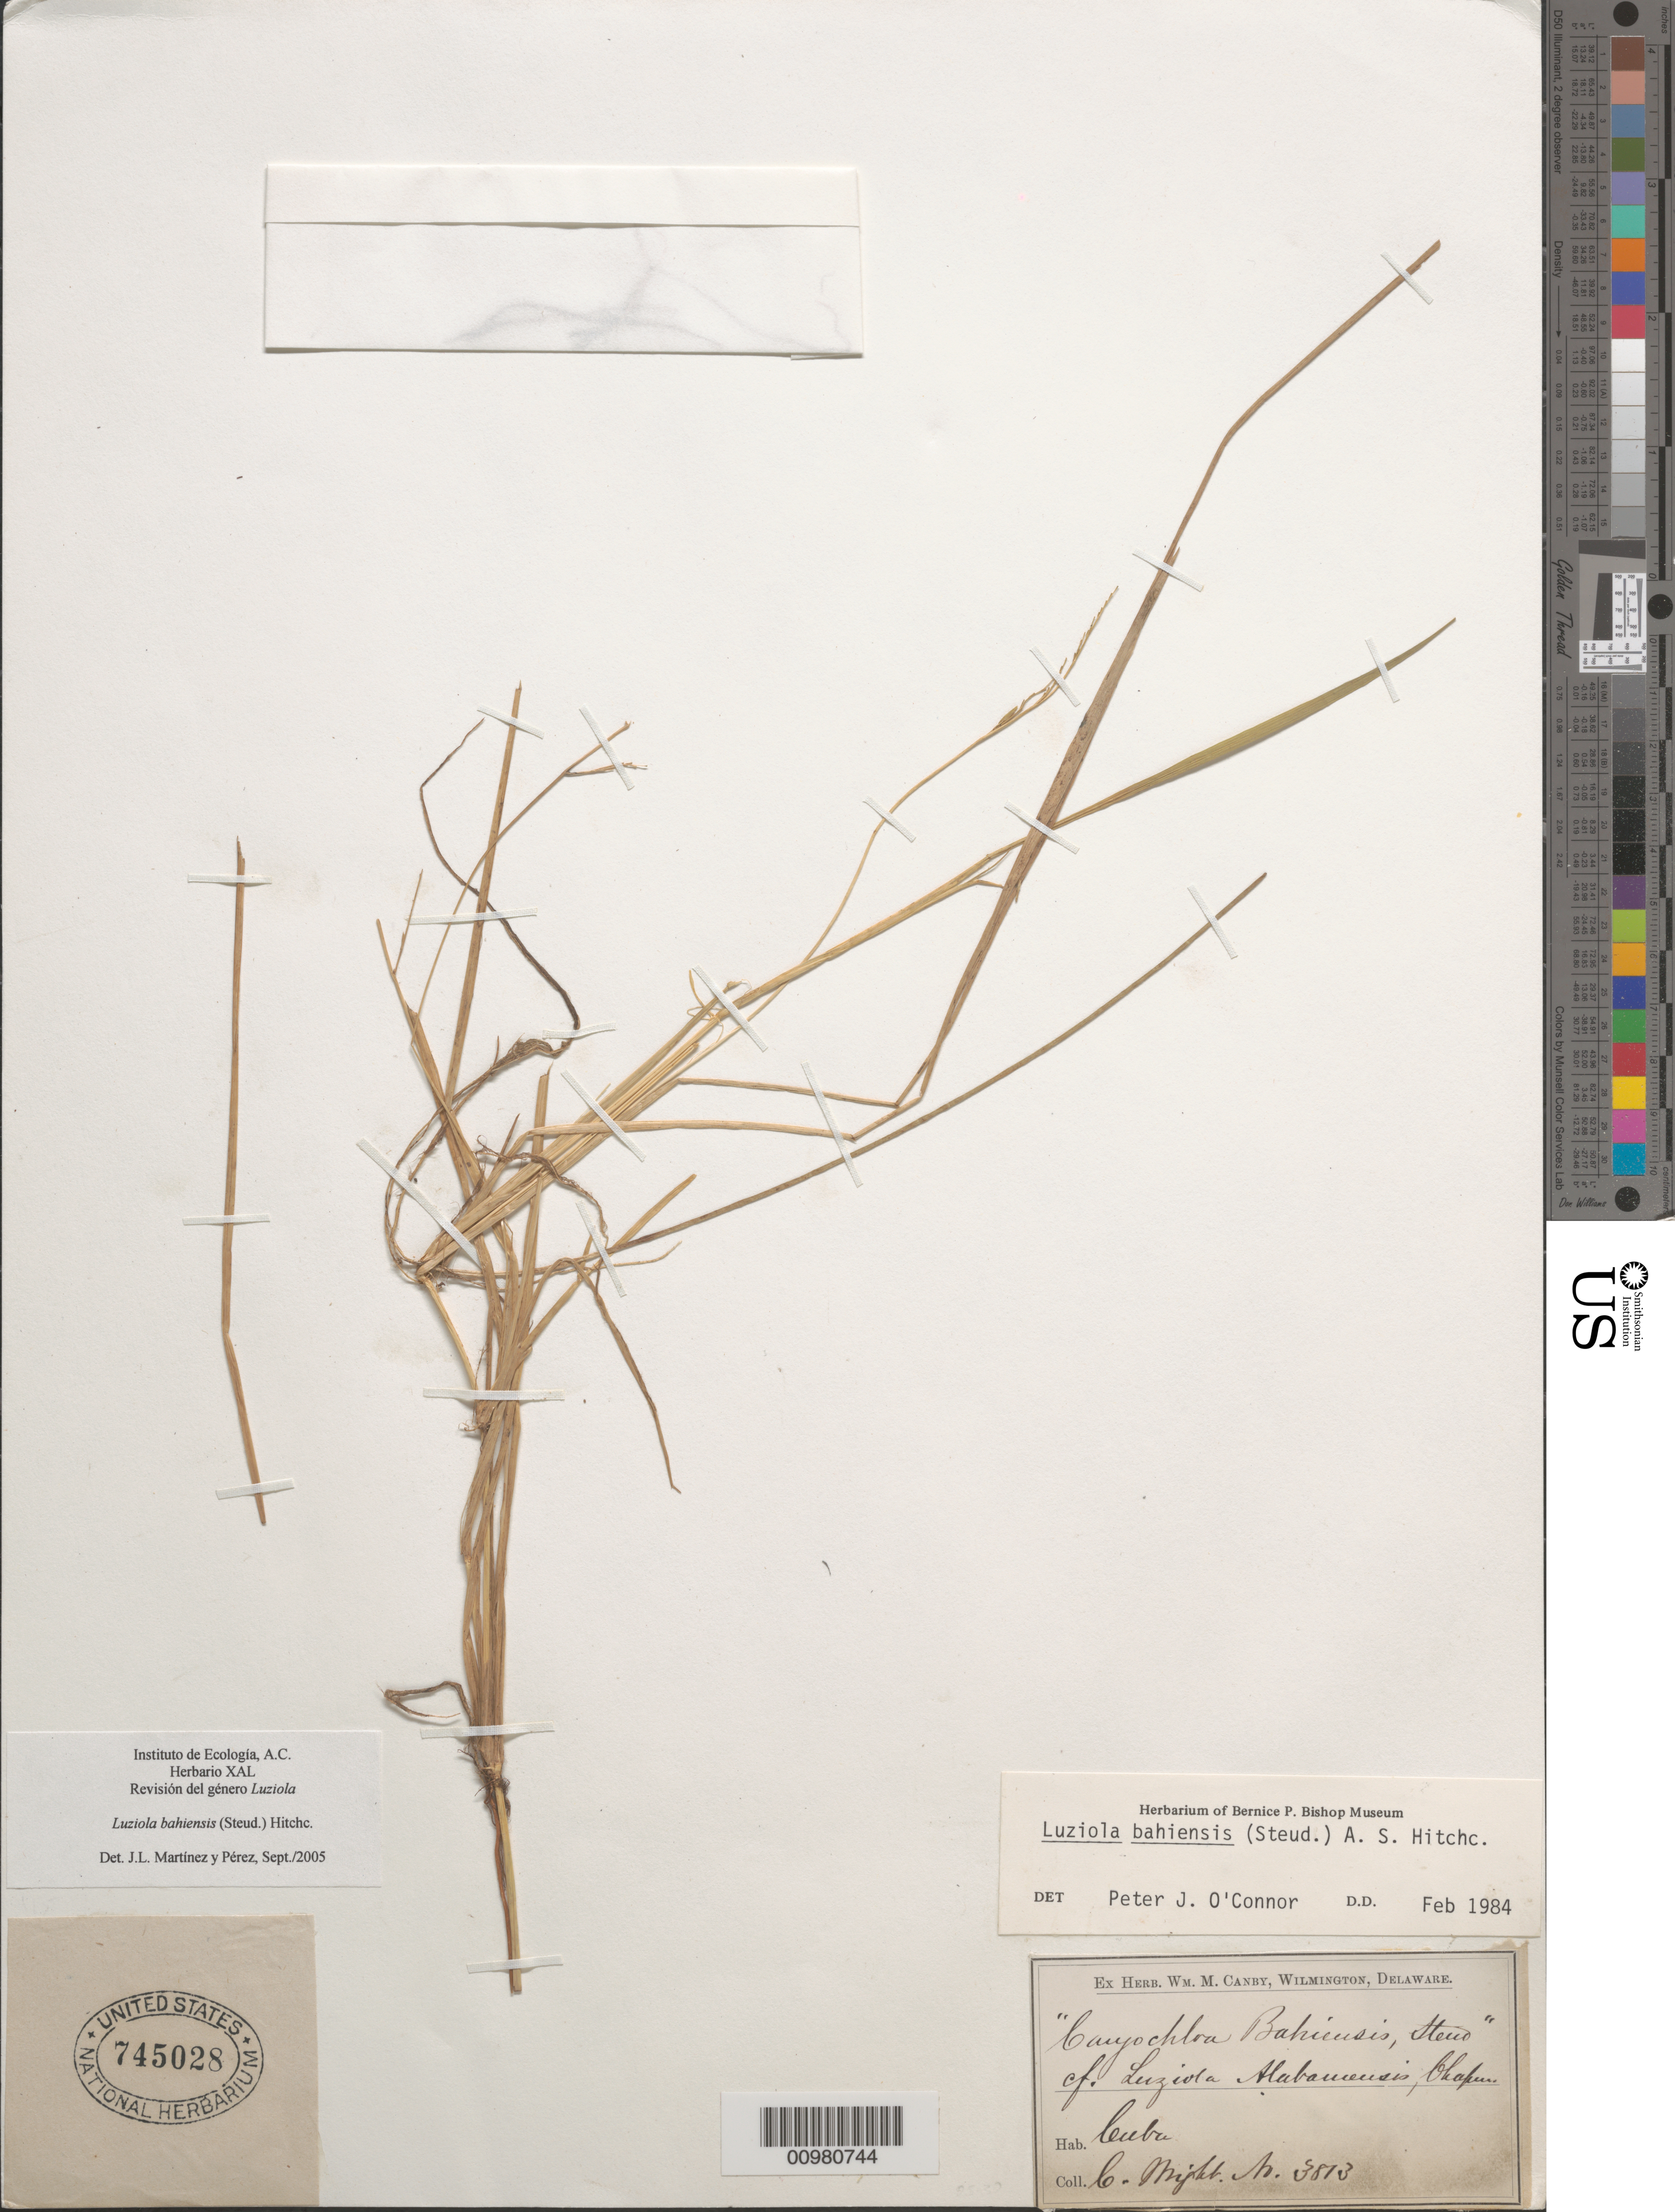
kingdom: Plantae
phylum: Tracheophyta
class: Liliopsida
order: Poales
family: Poaceae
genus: Luziola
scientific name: Luziola bahiensis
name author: (Steud.) Hitchc.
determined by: Martinez Perez, J. L.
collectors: C. Wright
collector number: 3813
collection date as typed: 1800 to 1899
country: Cuba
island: Cuba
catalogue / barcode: US 745028